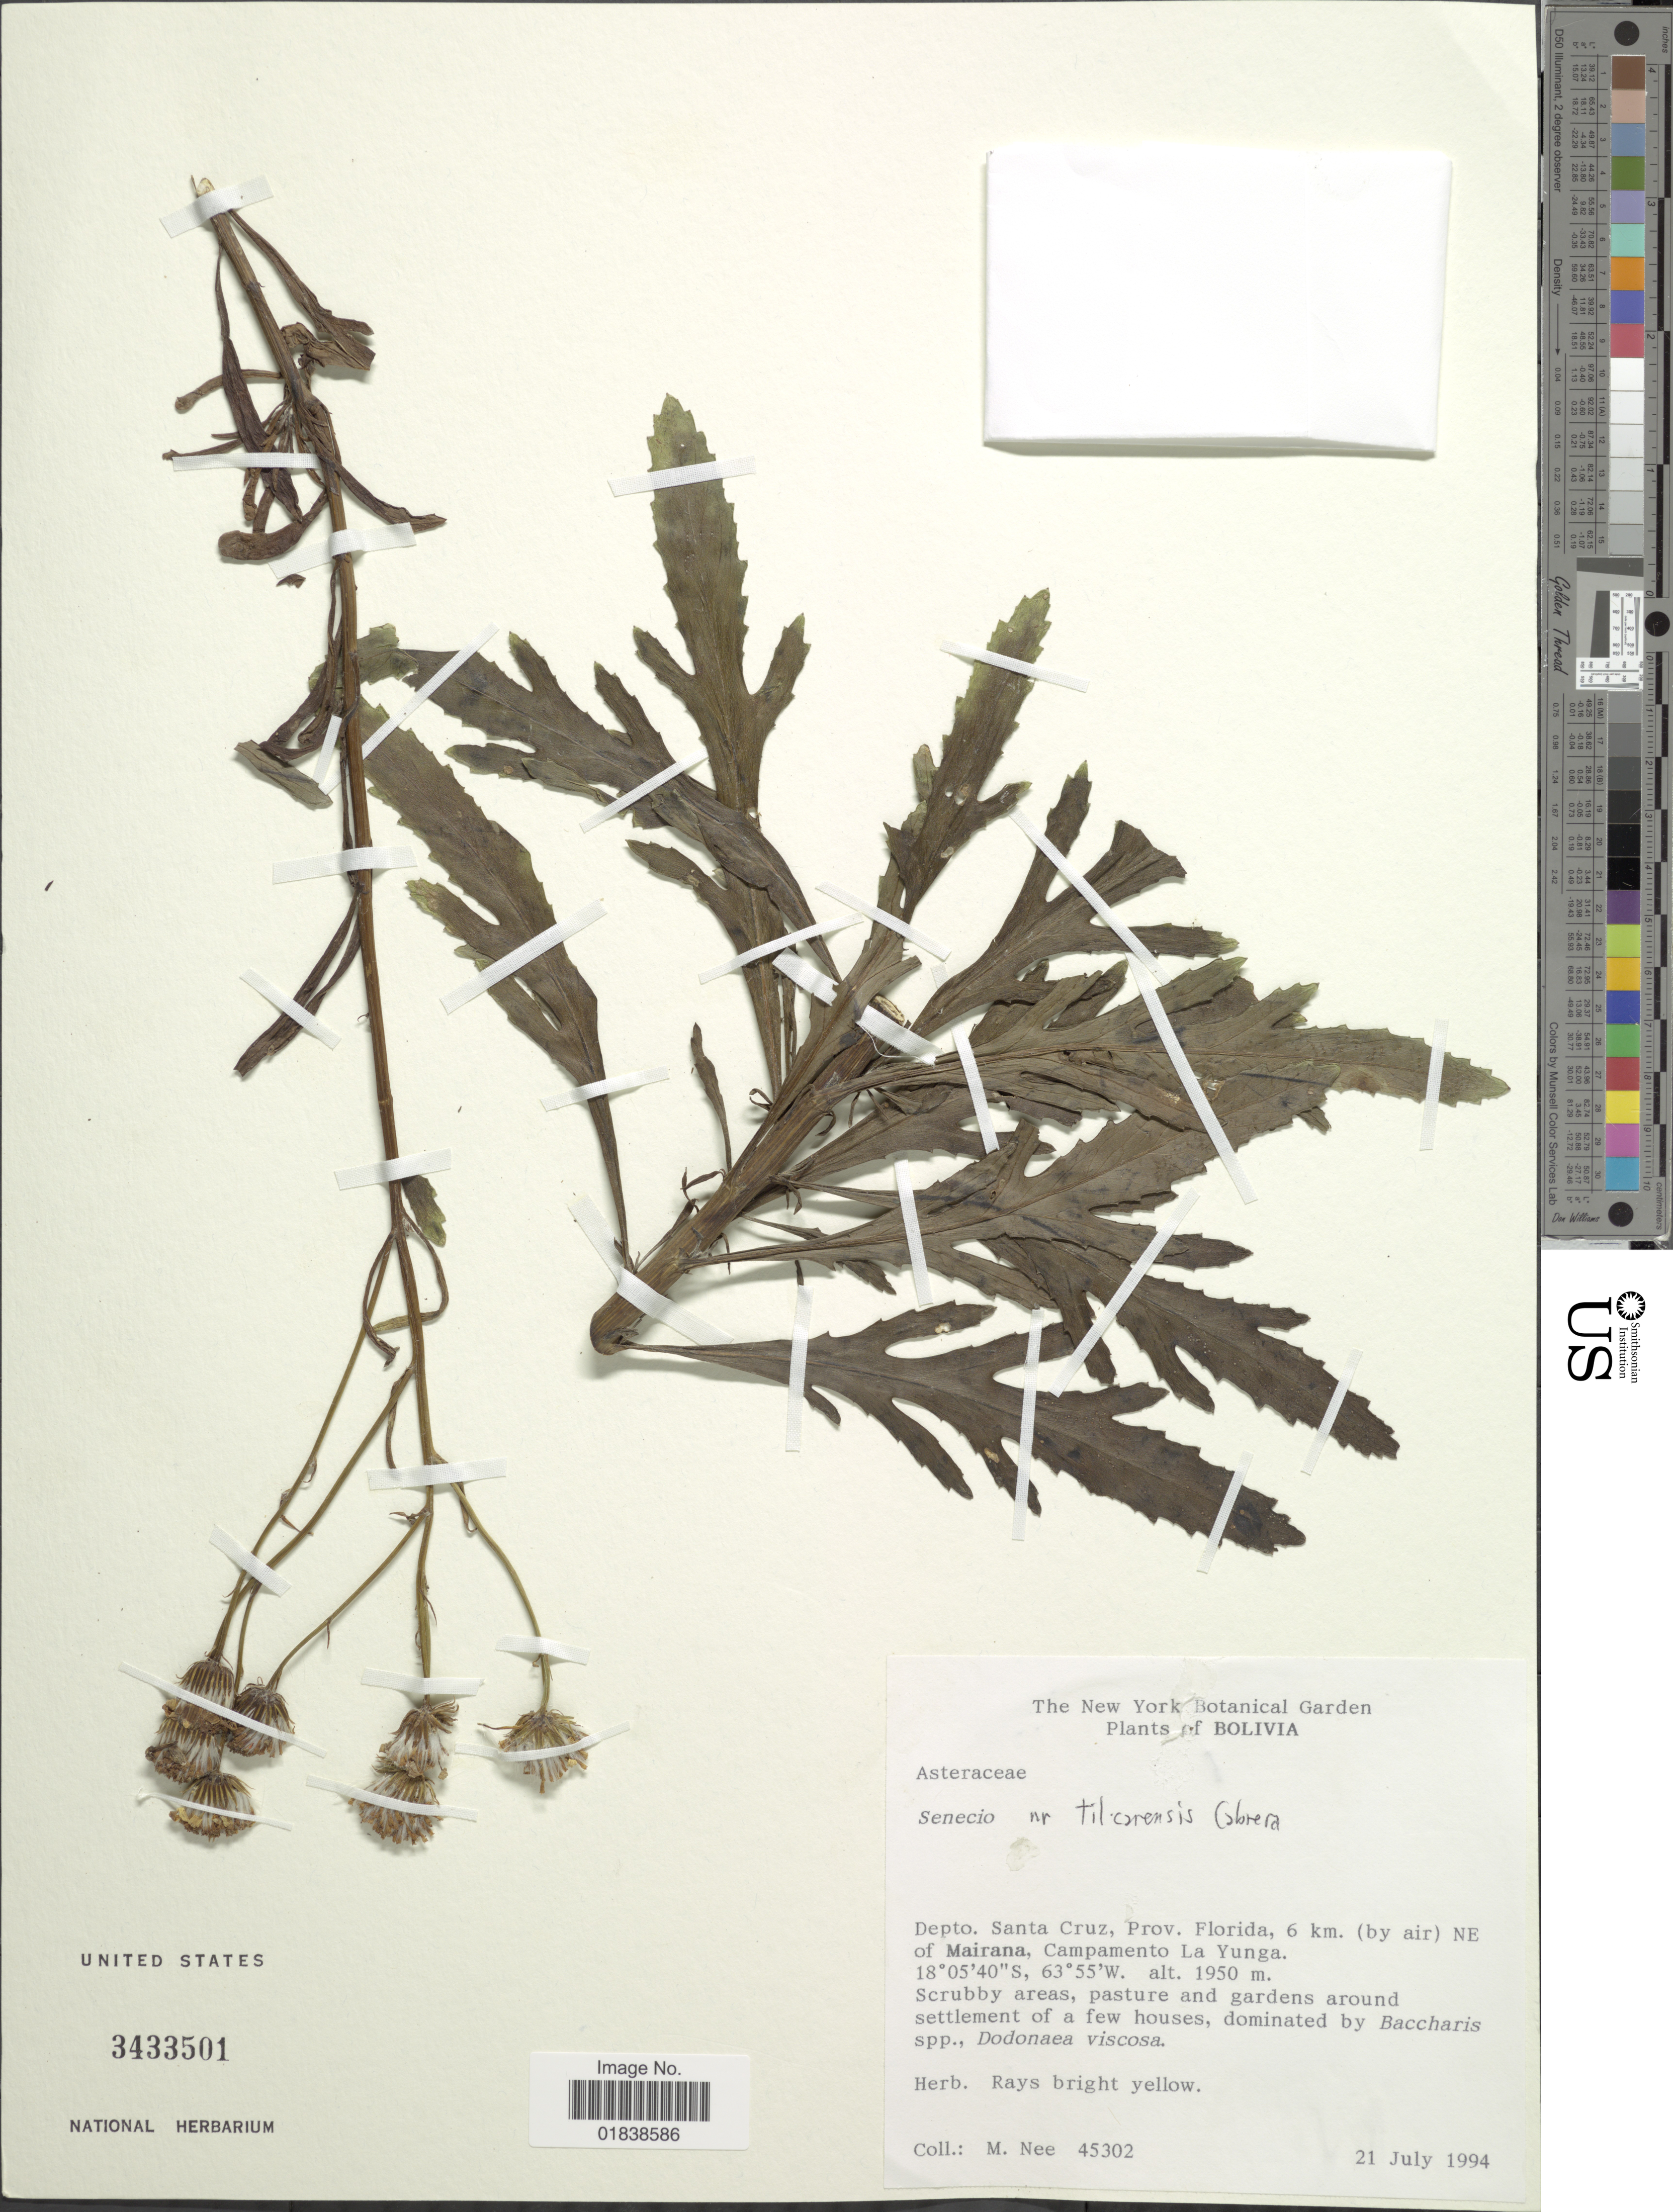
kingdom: Plantae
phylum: Tracheophyta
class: Magnoliopsida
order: Asterales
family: Asteraceae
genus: Senecio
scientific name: Senecio tilcarensis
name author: Cabrera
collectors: M. Nee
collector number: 45302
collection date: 1994-07-21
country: Bolivia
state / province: Santa Cruz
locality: Prov. Florida, 6 km (by air) NE of Mairana, Campamento La Yunga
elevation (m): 1950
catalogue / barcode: US 3433501